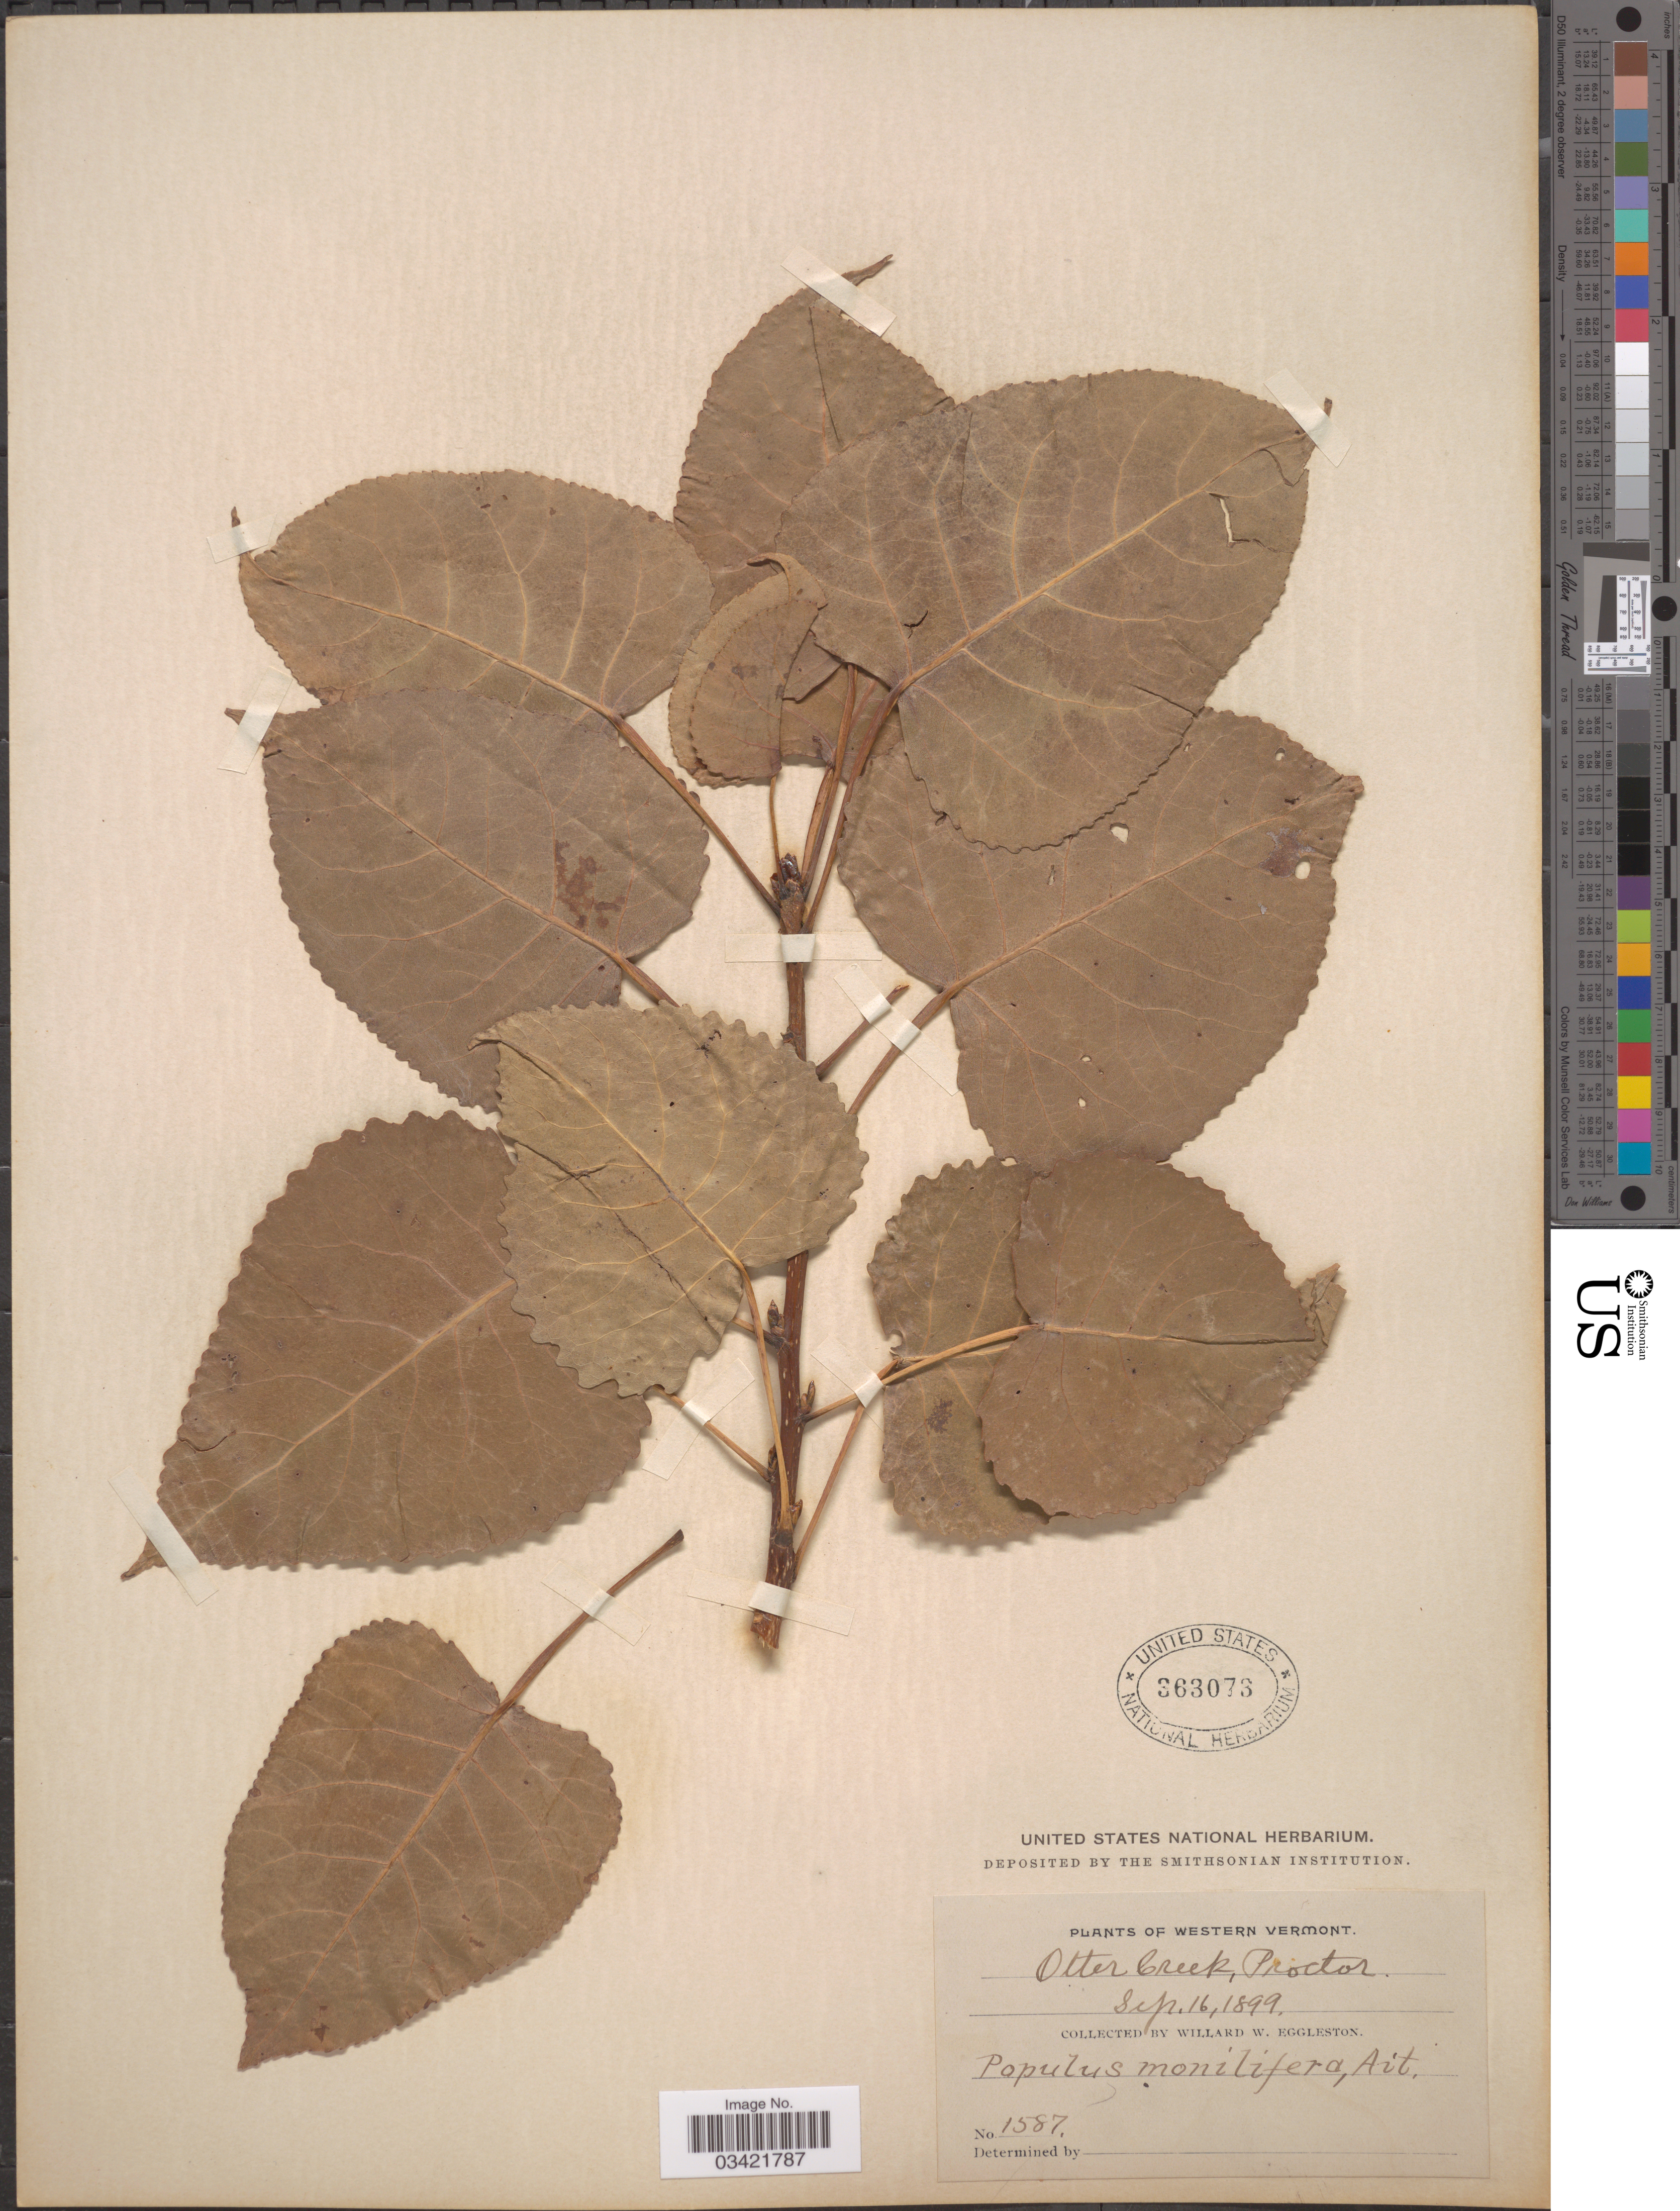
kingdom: Plantae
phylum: Tracheophyta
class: Magnoliopsida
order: Malpighiales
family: Salicaceae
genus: Populus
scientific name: Populus deltoides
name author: W. Bartram ex Marshall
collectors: W. W. Eggleston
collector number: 1587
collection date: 1899-09-16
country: United States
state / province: Vermont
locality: Western Vermont. Otter Creek, Proctor.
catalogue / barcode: US 363073